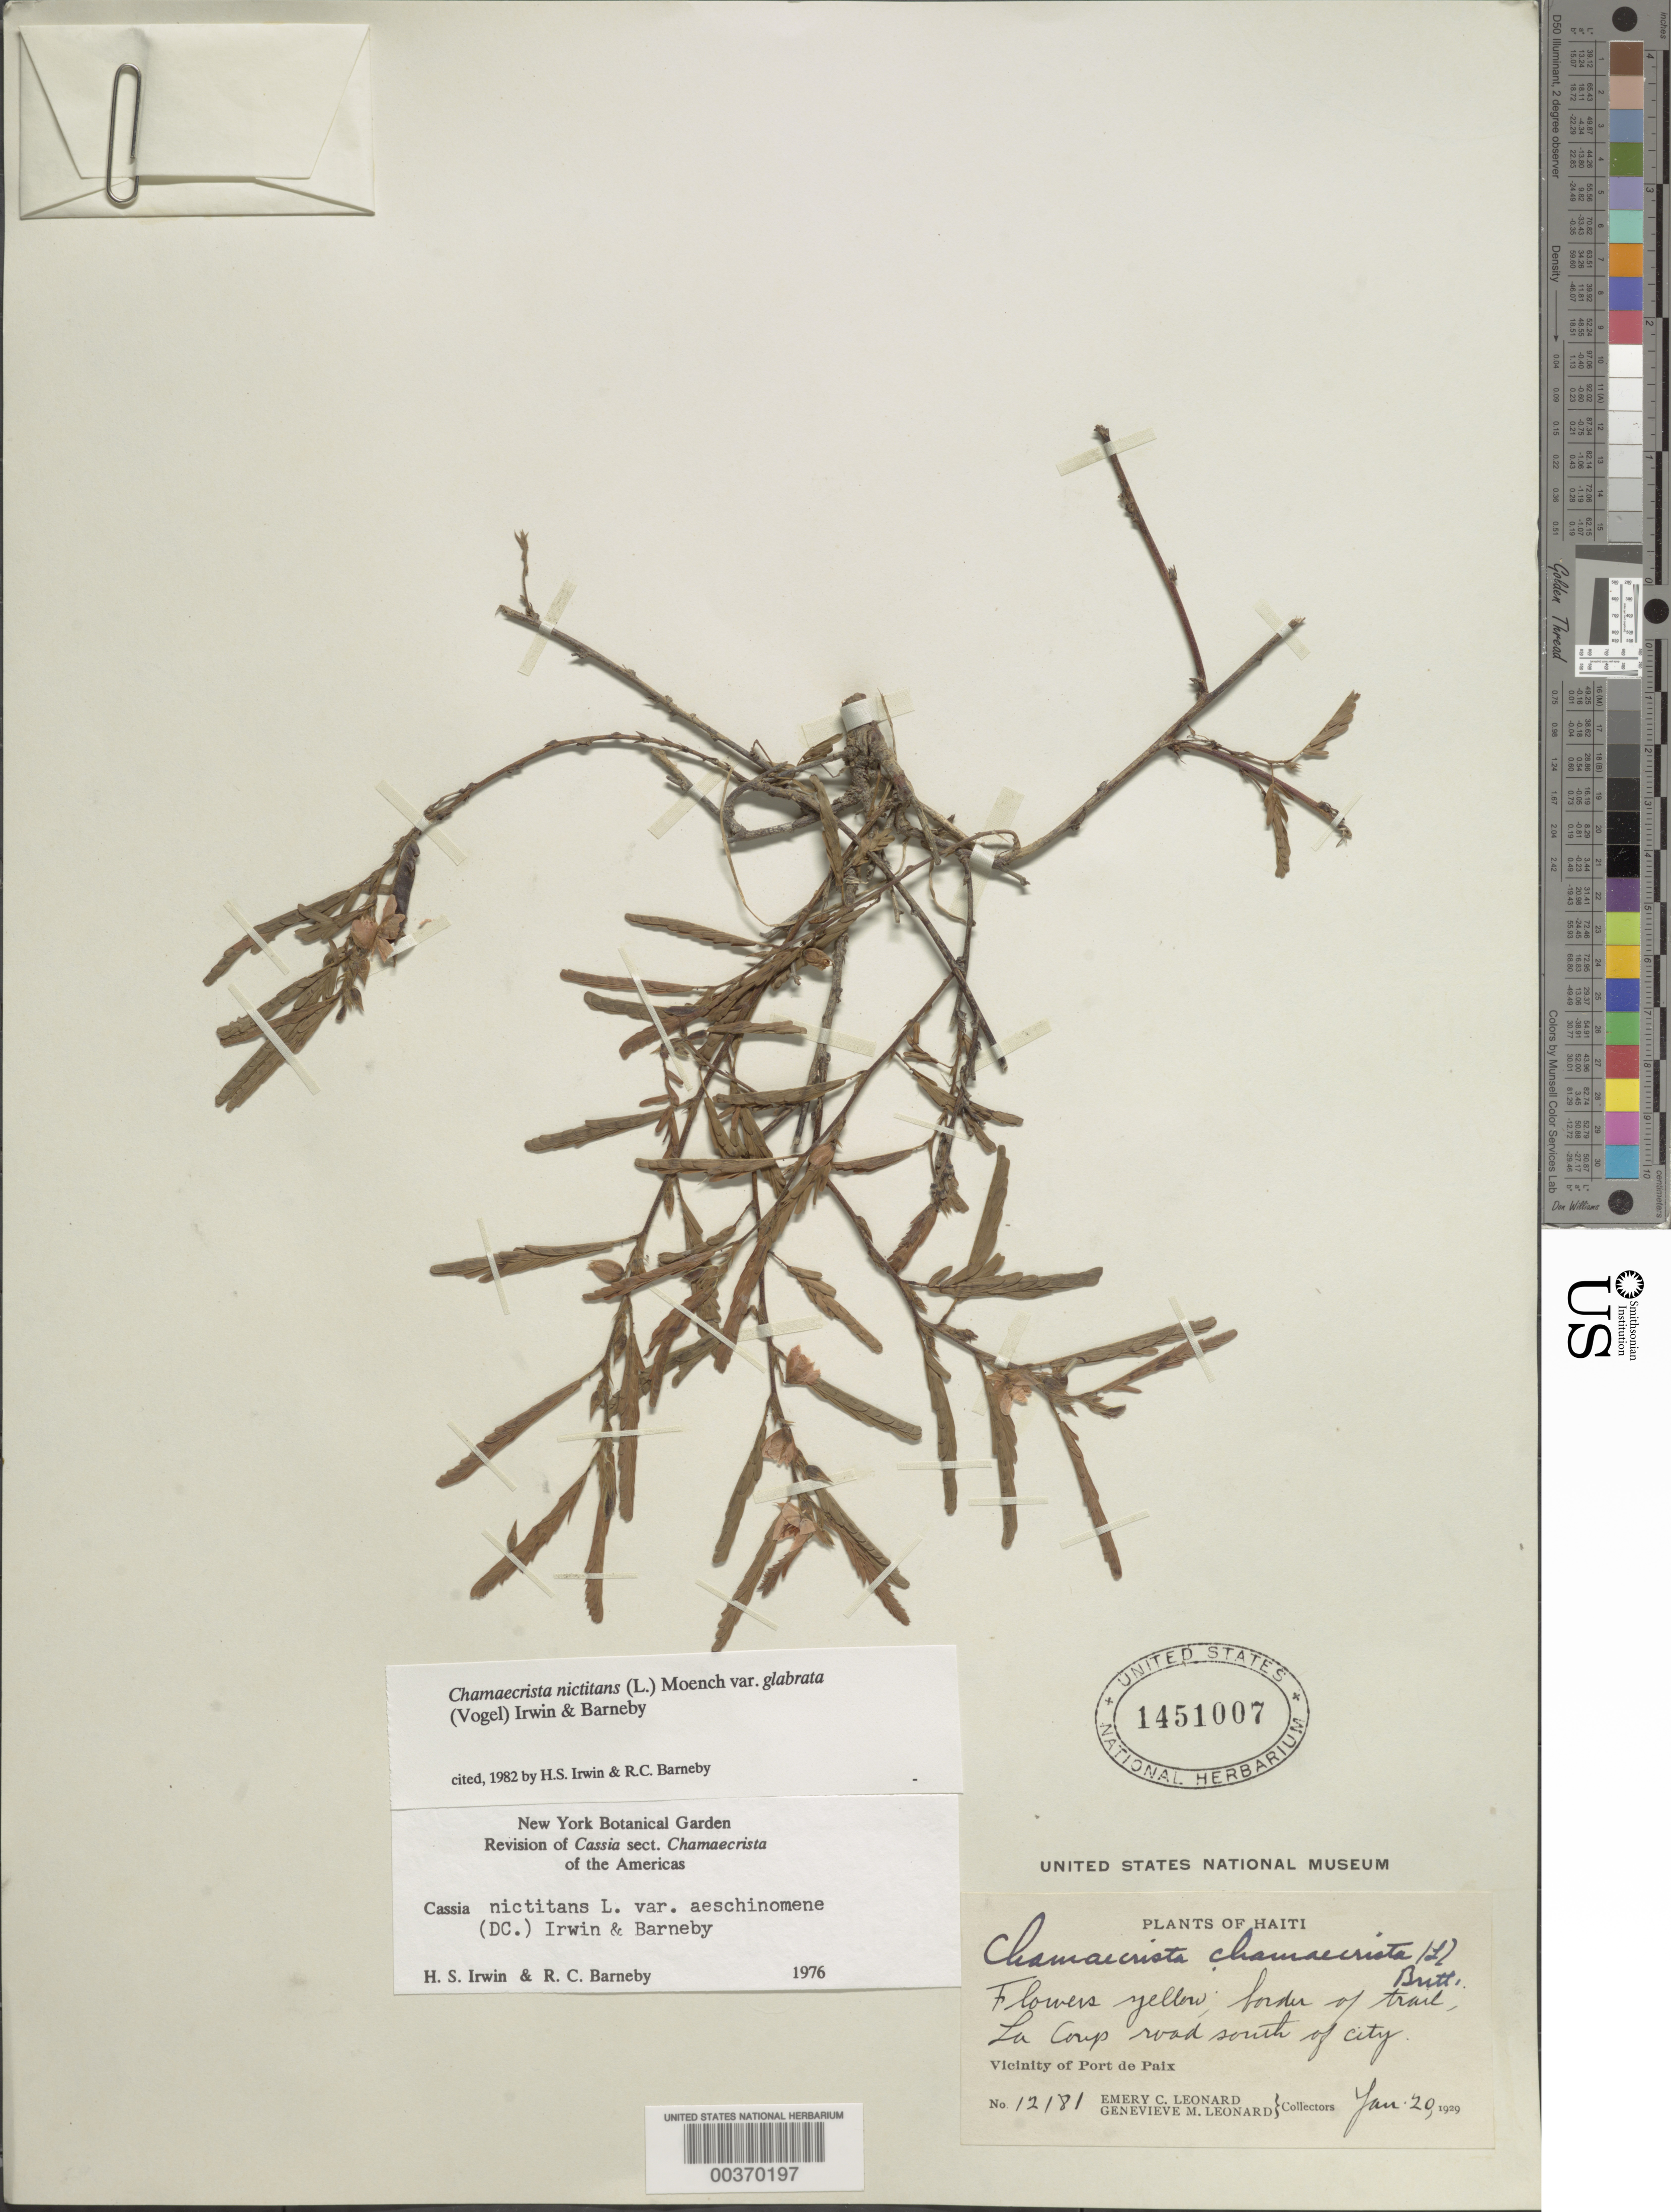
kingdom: Plantae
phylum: Tracheophyta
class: Magnoliopsida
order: Fabales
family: Fabaceae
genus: Chamaecrista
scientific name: Chamaecrista nictitans var. glabrata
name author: (Vogel) H.S. Irwin & Barneby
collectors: E. C. Leonard & G. M. Leonard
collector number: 12181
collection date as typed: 20 Jan 1929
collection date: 1929-01-20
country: Haiti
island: Hispaniola Island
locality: Border of trail; la coup road s of city; vicinity of port de paix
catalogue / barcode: US 1451007